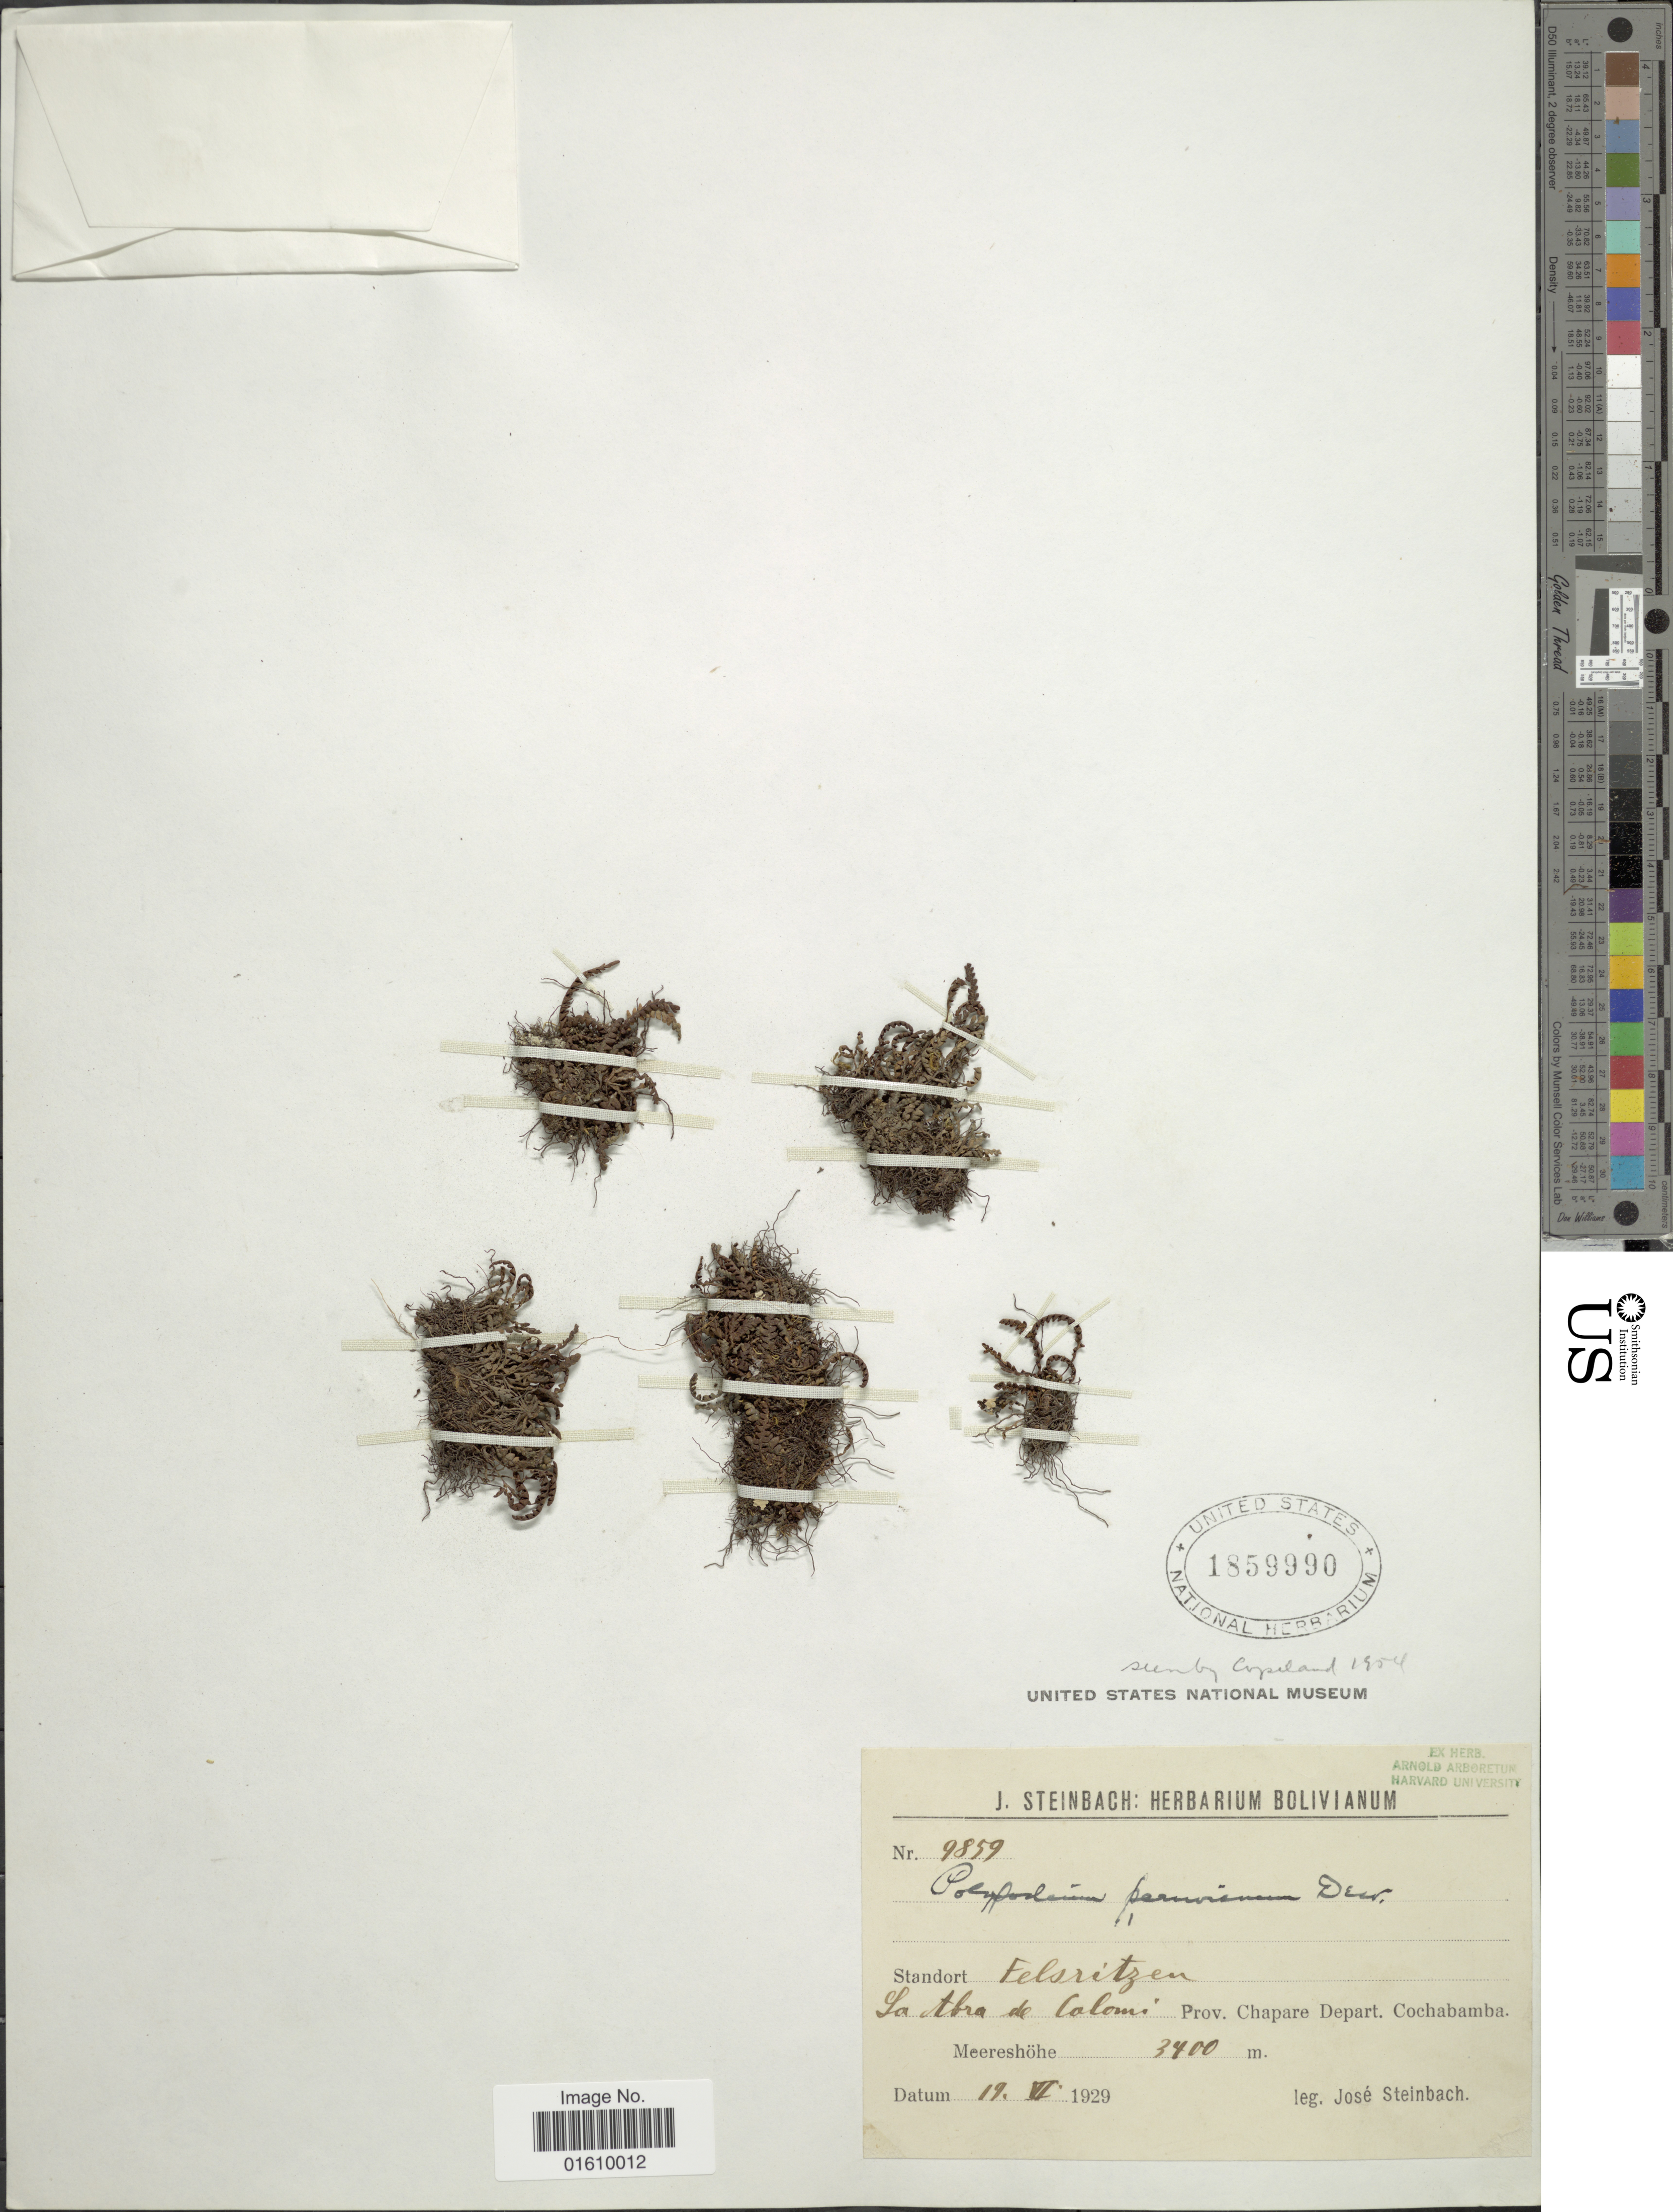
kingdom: Plantae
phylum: Tracheophyta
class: Polypodiopsida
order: Polypodiales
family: Polypodiaceae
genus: Melpomene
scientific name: Melpomene peruviana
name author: (Desv.) A.R. Sm. & R.C. Moran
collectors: J. Steinbach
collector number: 9859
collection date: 1929-06-19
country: Bolivia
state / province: Cochabamba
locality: Felsritzen, La Abra de Colomi, Prov.Chapare, Depart, Cochabamba.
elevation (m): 3400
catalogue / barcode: US 1859990